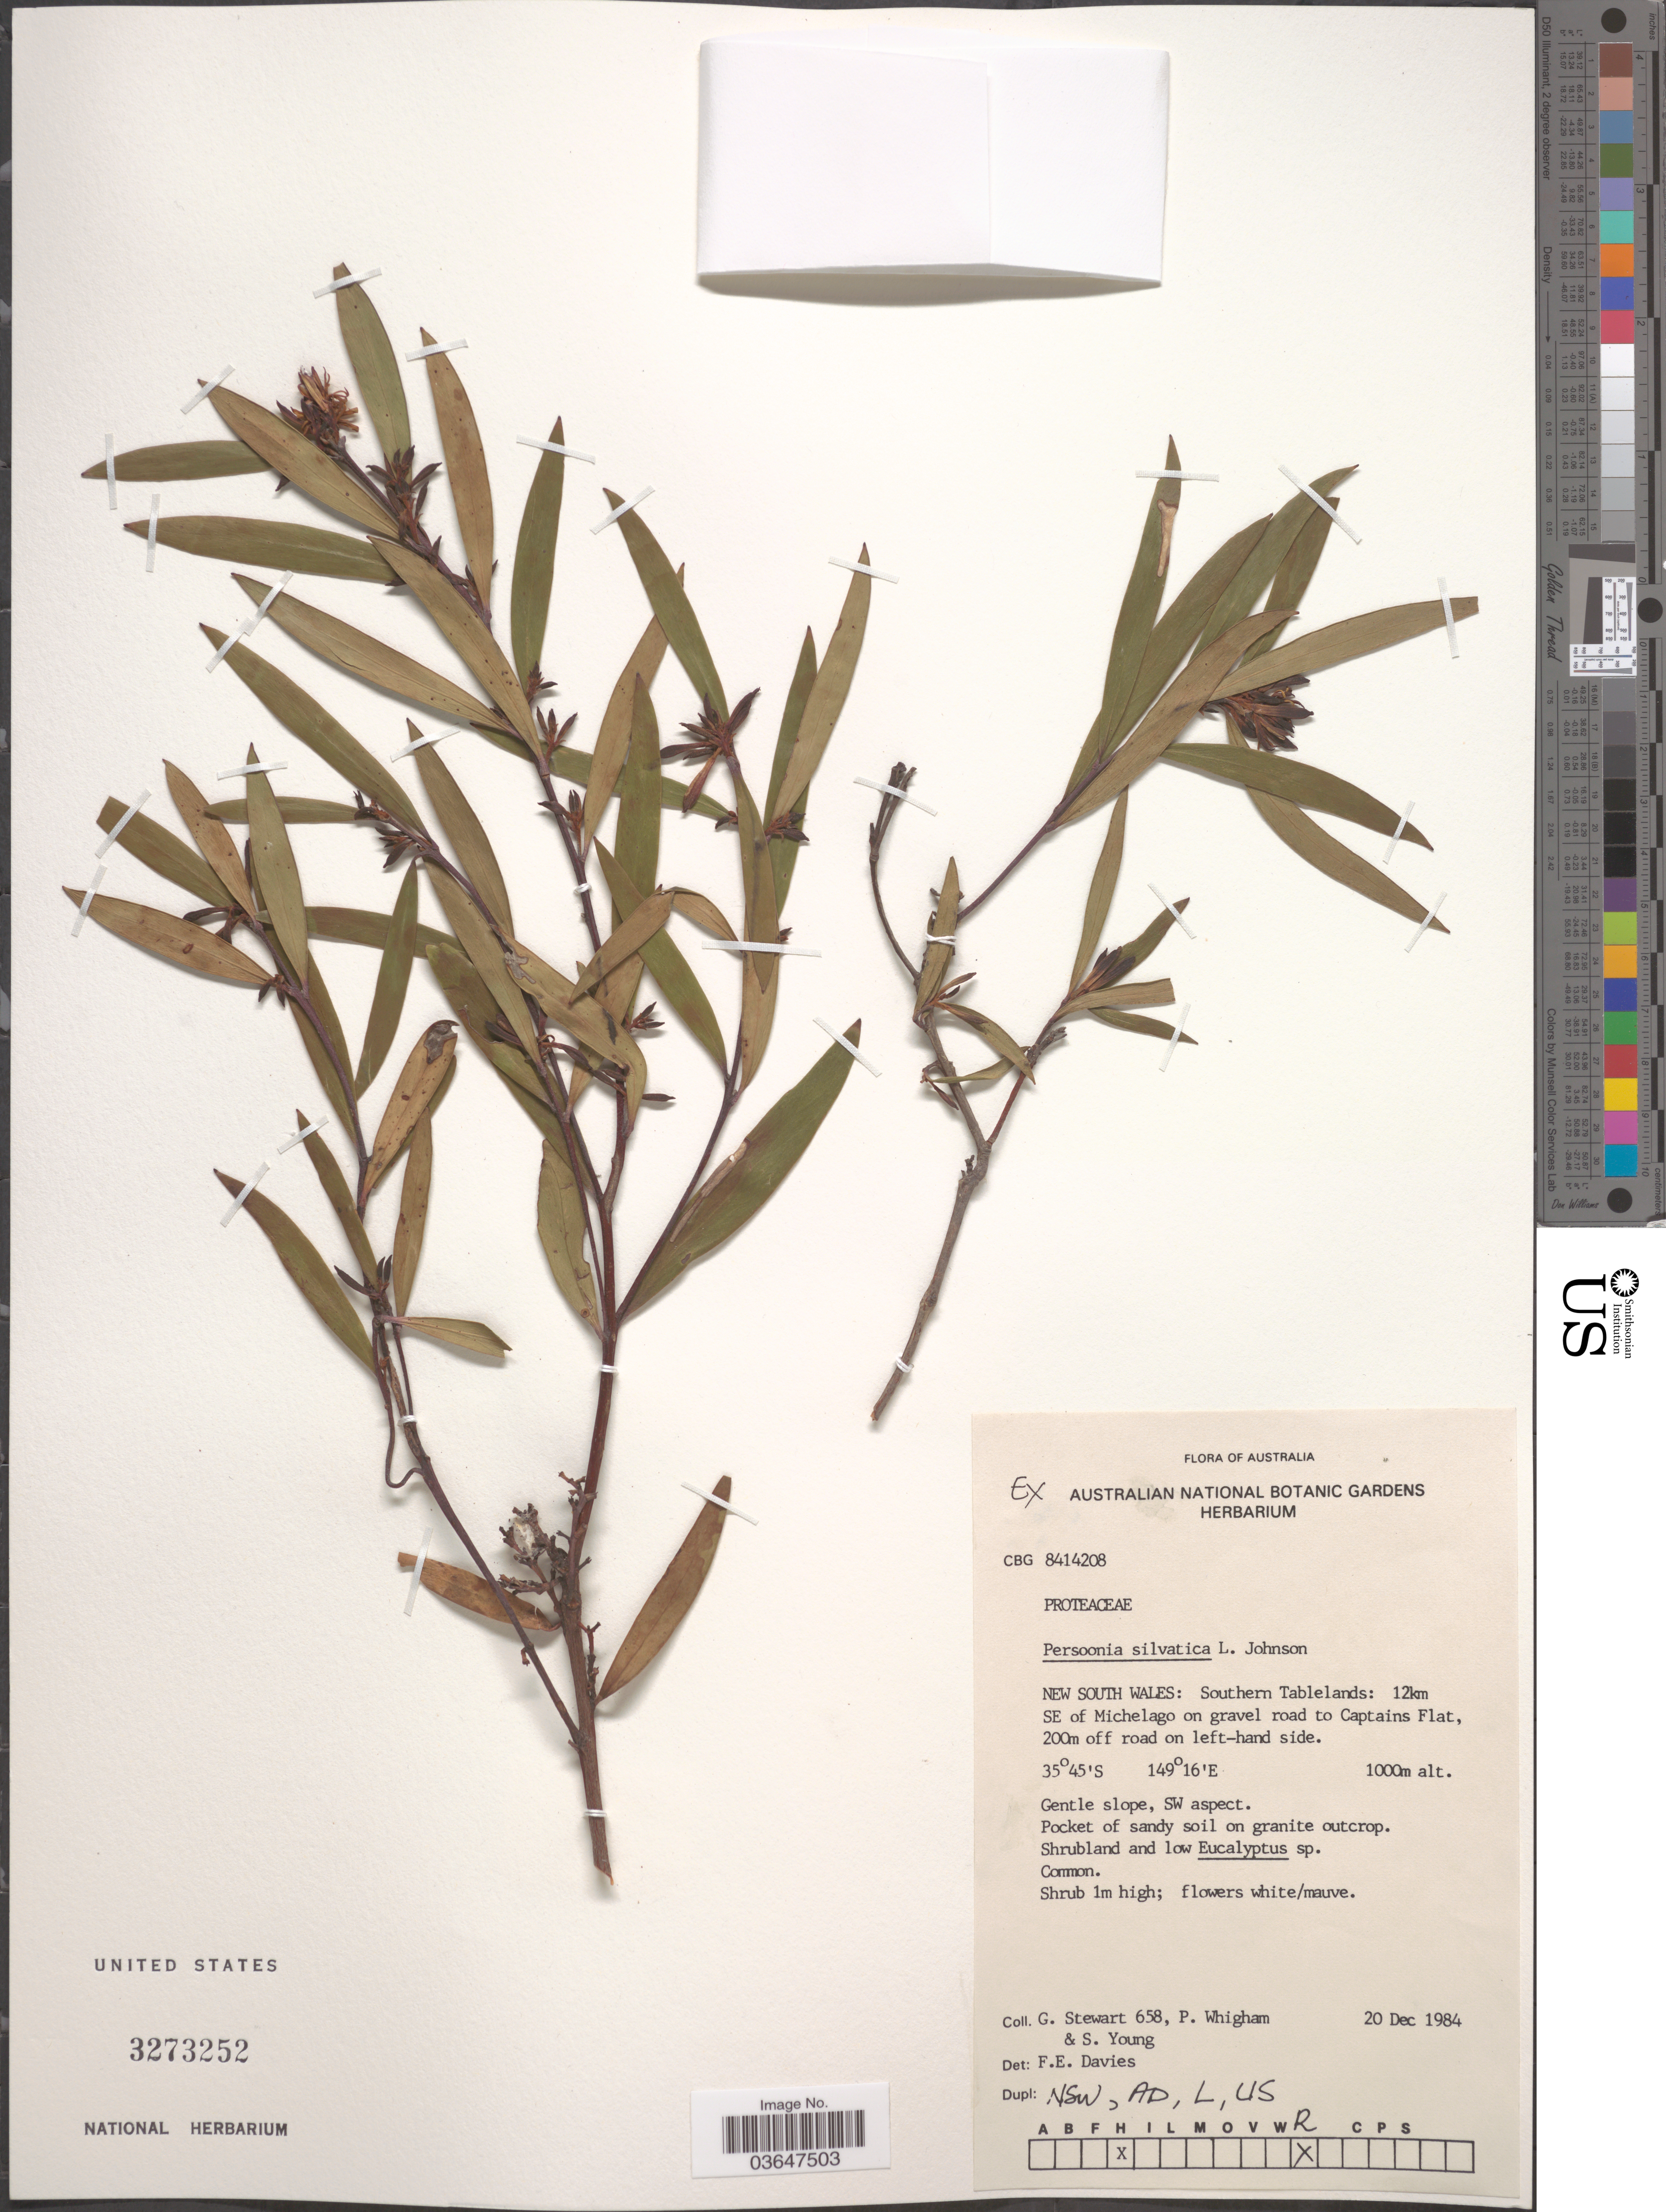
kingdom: Plantae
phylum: Tracheophyta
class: Magnoliopsida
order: Proteales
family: Proteaceae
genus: Persoonia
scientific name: Persoonia silvatica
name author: L.A.S. Johnson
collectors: G. Stewart, P. Whigham & S. Young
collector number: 658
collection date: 1984-12-20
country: Australia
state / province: New South Wales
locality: Southern Tablelands: 12km SE of Michelago on gravel road to Captains Flat, 200m off road on left-hand side. Gentle slope, SW aspect.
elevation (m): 1000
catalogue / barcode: US 3273252